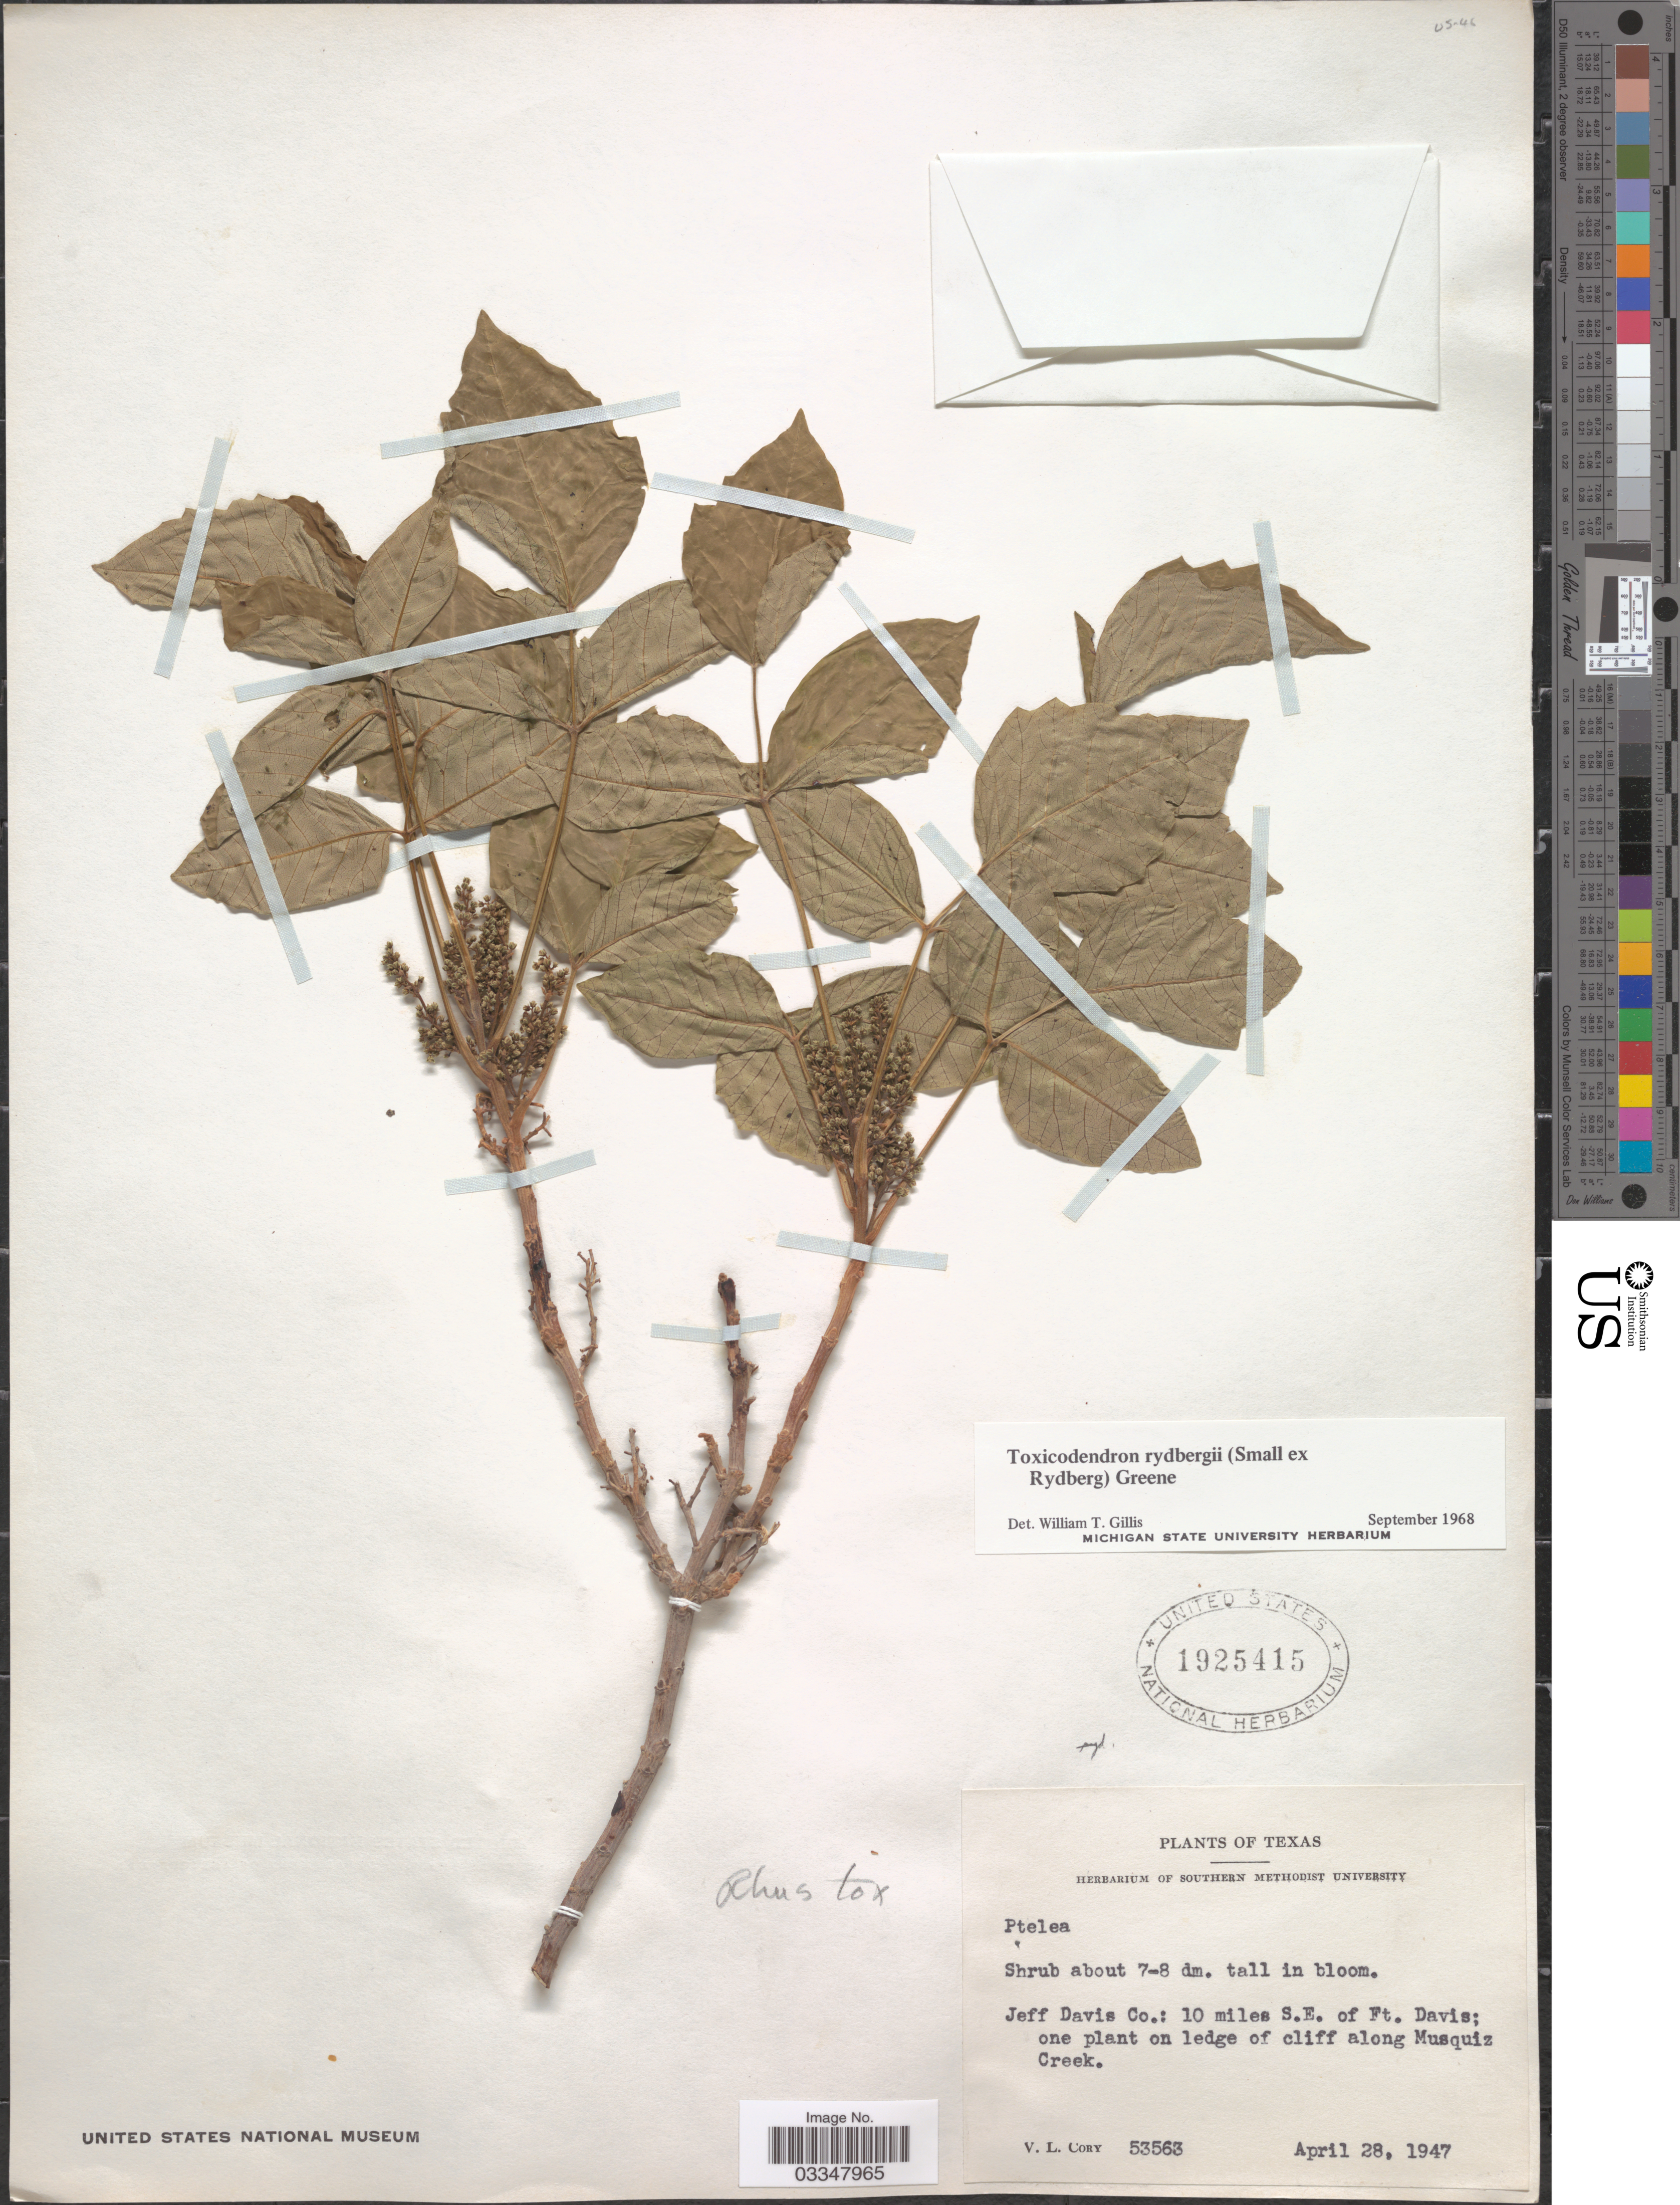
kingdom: Plantae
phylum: Tracheophyta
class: Magnoliopsida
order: Sapindales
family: Anacardiaceae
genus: Toxicodendron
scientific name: Toxicodendron radicans subsp. rydbergii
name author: (Small & Rydb.) Á. Löve & D. Löve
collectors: V. Cory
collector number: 53563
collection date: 1947-04-28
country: United States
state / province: Texas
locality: Jeff Davis Co.: 10 miles S.E. of Ft. Davis.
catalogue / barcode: US 1925415